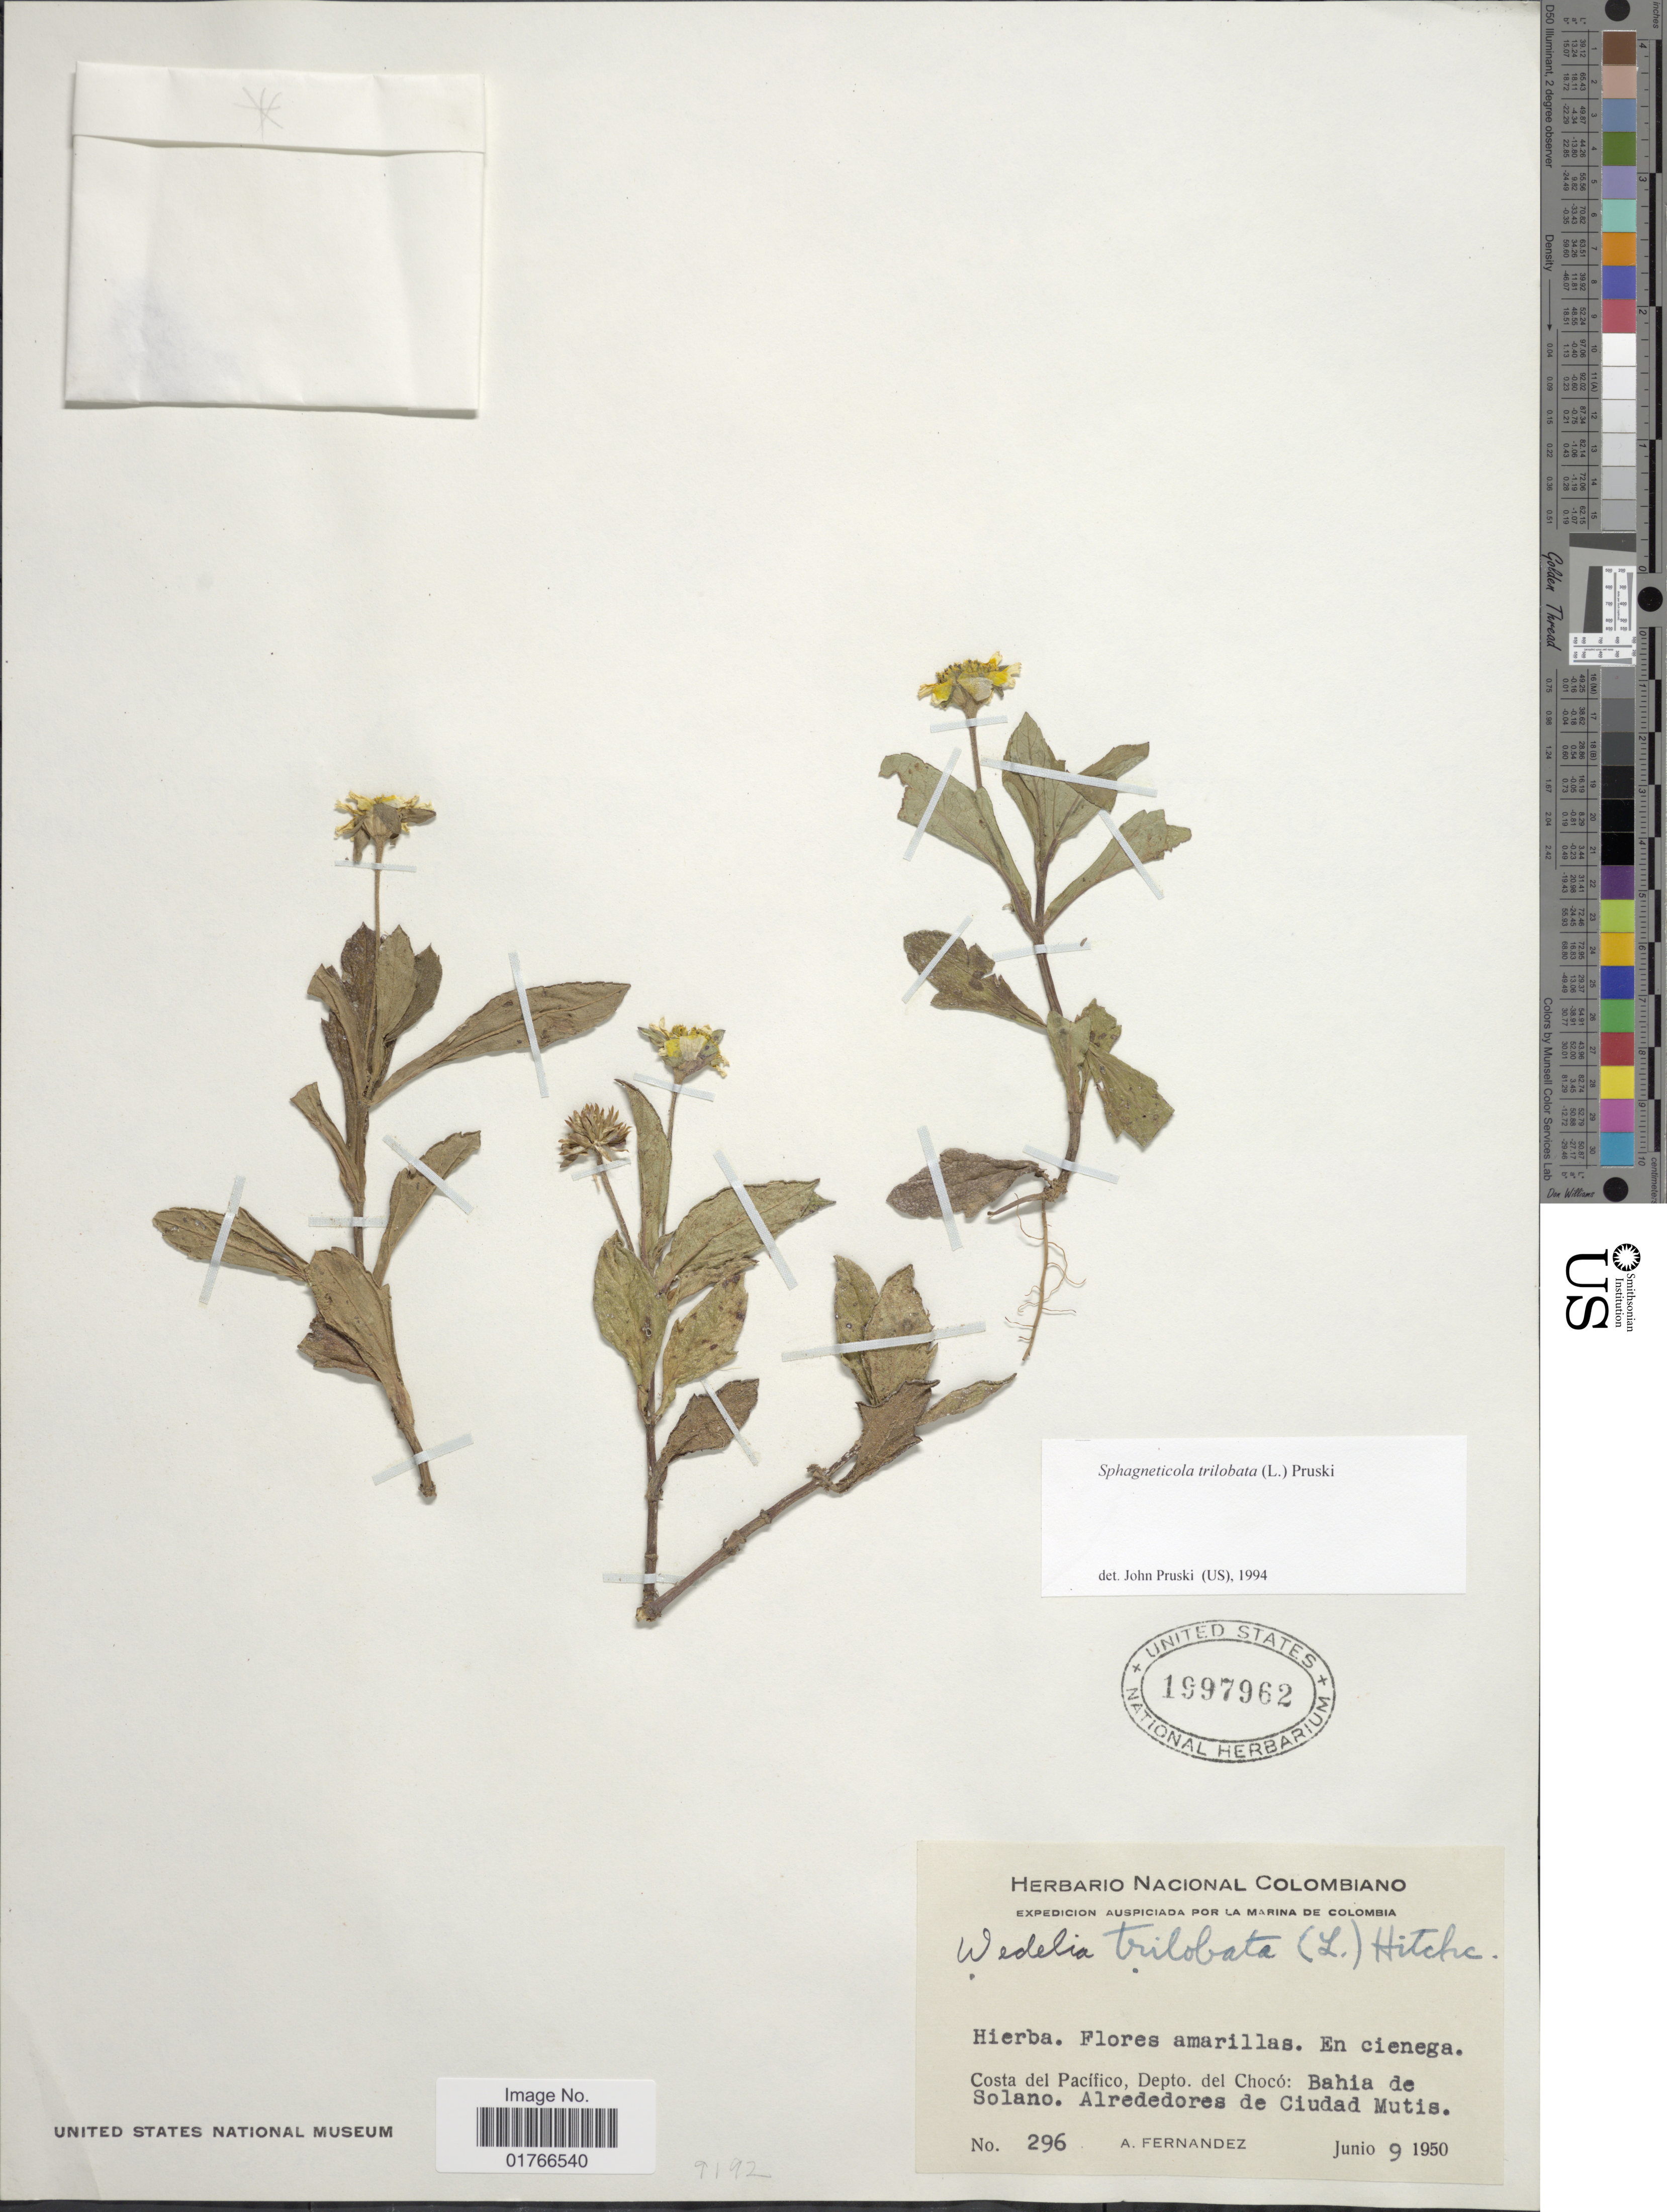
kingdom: Plantae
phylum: Tracheophyta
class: Magnoliopsida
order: Asterales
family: Asteraceae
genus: Sphagneticola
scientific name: Sphagneticola trilobata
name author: (L.) Pruski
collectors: A. Fernandez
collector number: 296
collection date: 1950-06-09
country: Colombia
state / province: Chocó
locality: Costa del Pacifico, Bahia de Solano, alrededores de Ciudad Mutis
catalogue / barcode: US 1997962